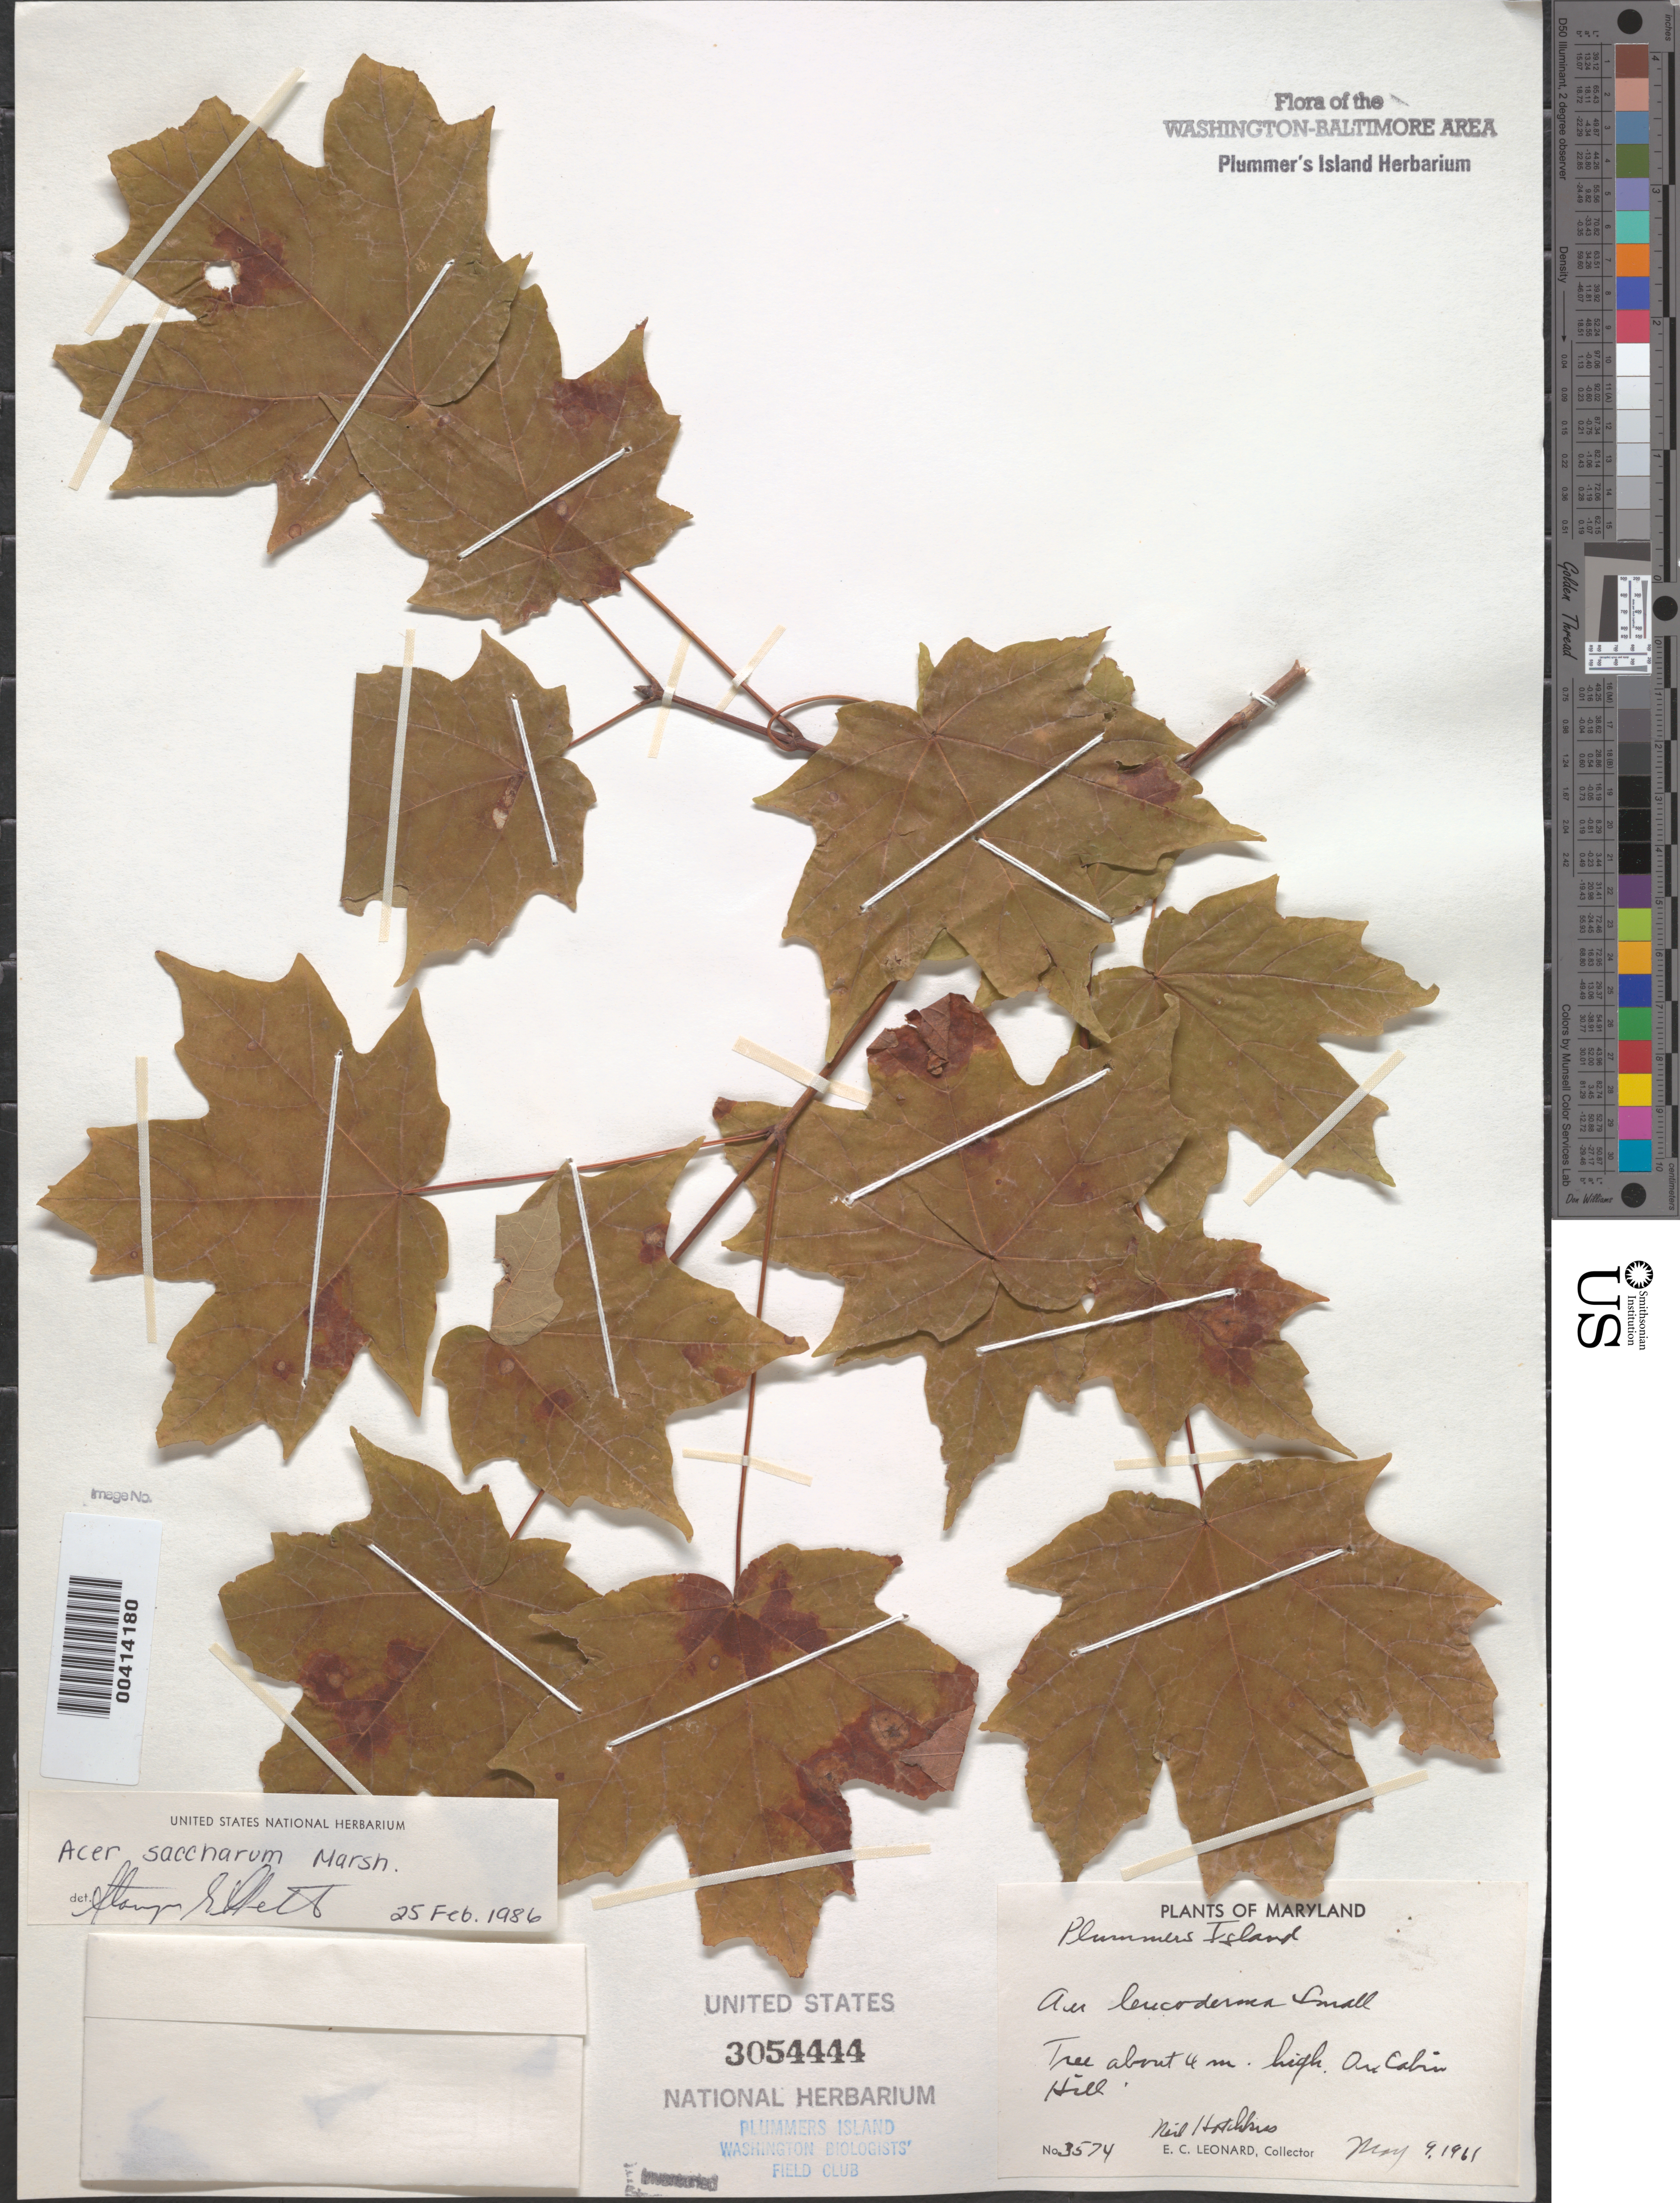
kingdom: Plantae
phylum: Tracheophyta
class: Magnoliopsida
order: Sapindales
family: Sapindaceae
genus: Acer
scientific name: Acer saccharum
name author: Marshall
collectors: E. C. Leonard & N. Hotchkiss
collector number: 3574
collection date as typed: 09 May 1961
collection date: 1961-05-09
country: United States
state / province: Maryland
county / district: Montgomery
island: Plummers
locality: Plummer's Island; Cabin Hill C. & O. Canal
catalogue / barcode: US 3054444